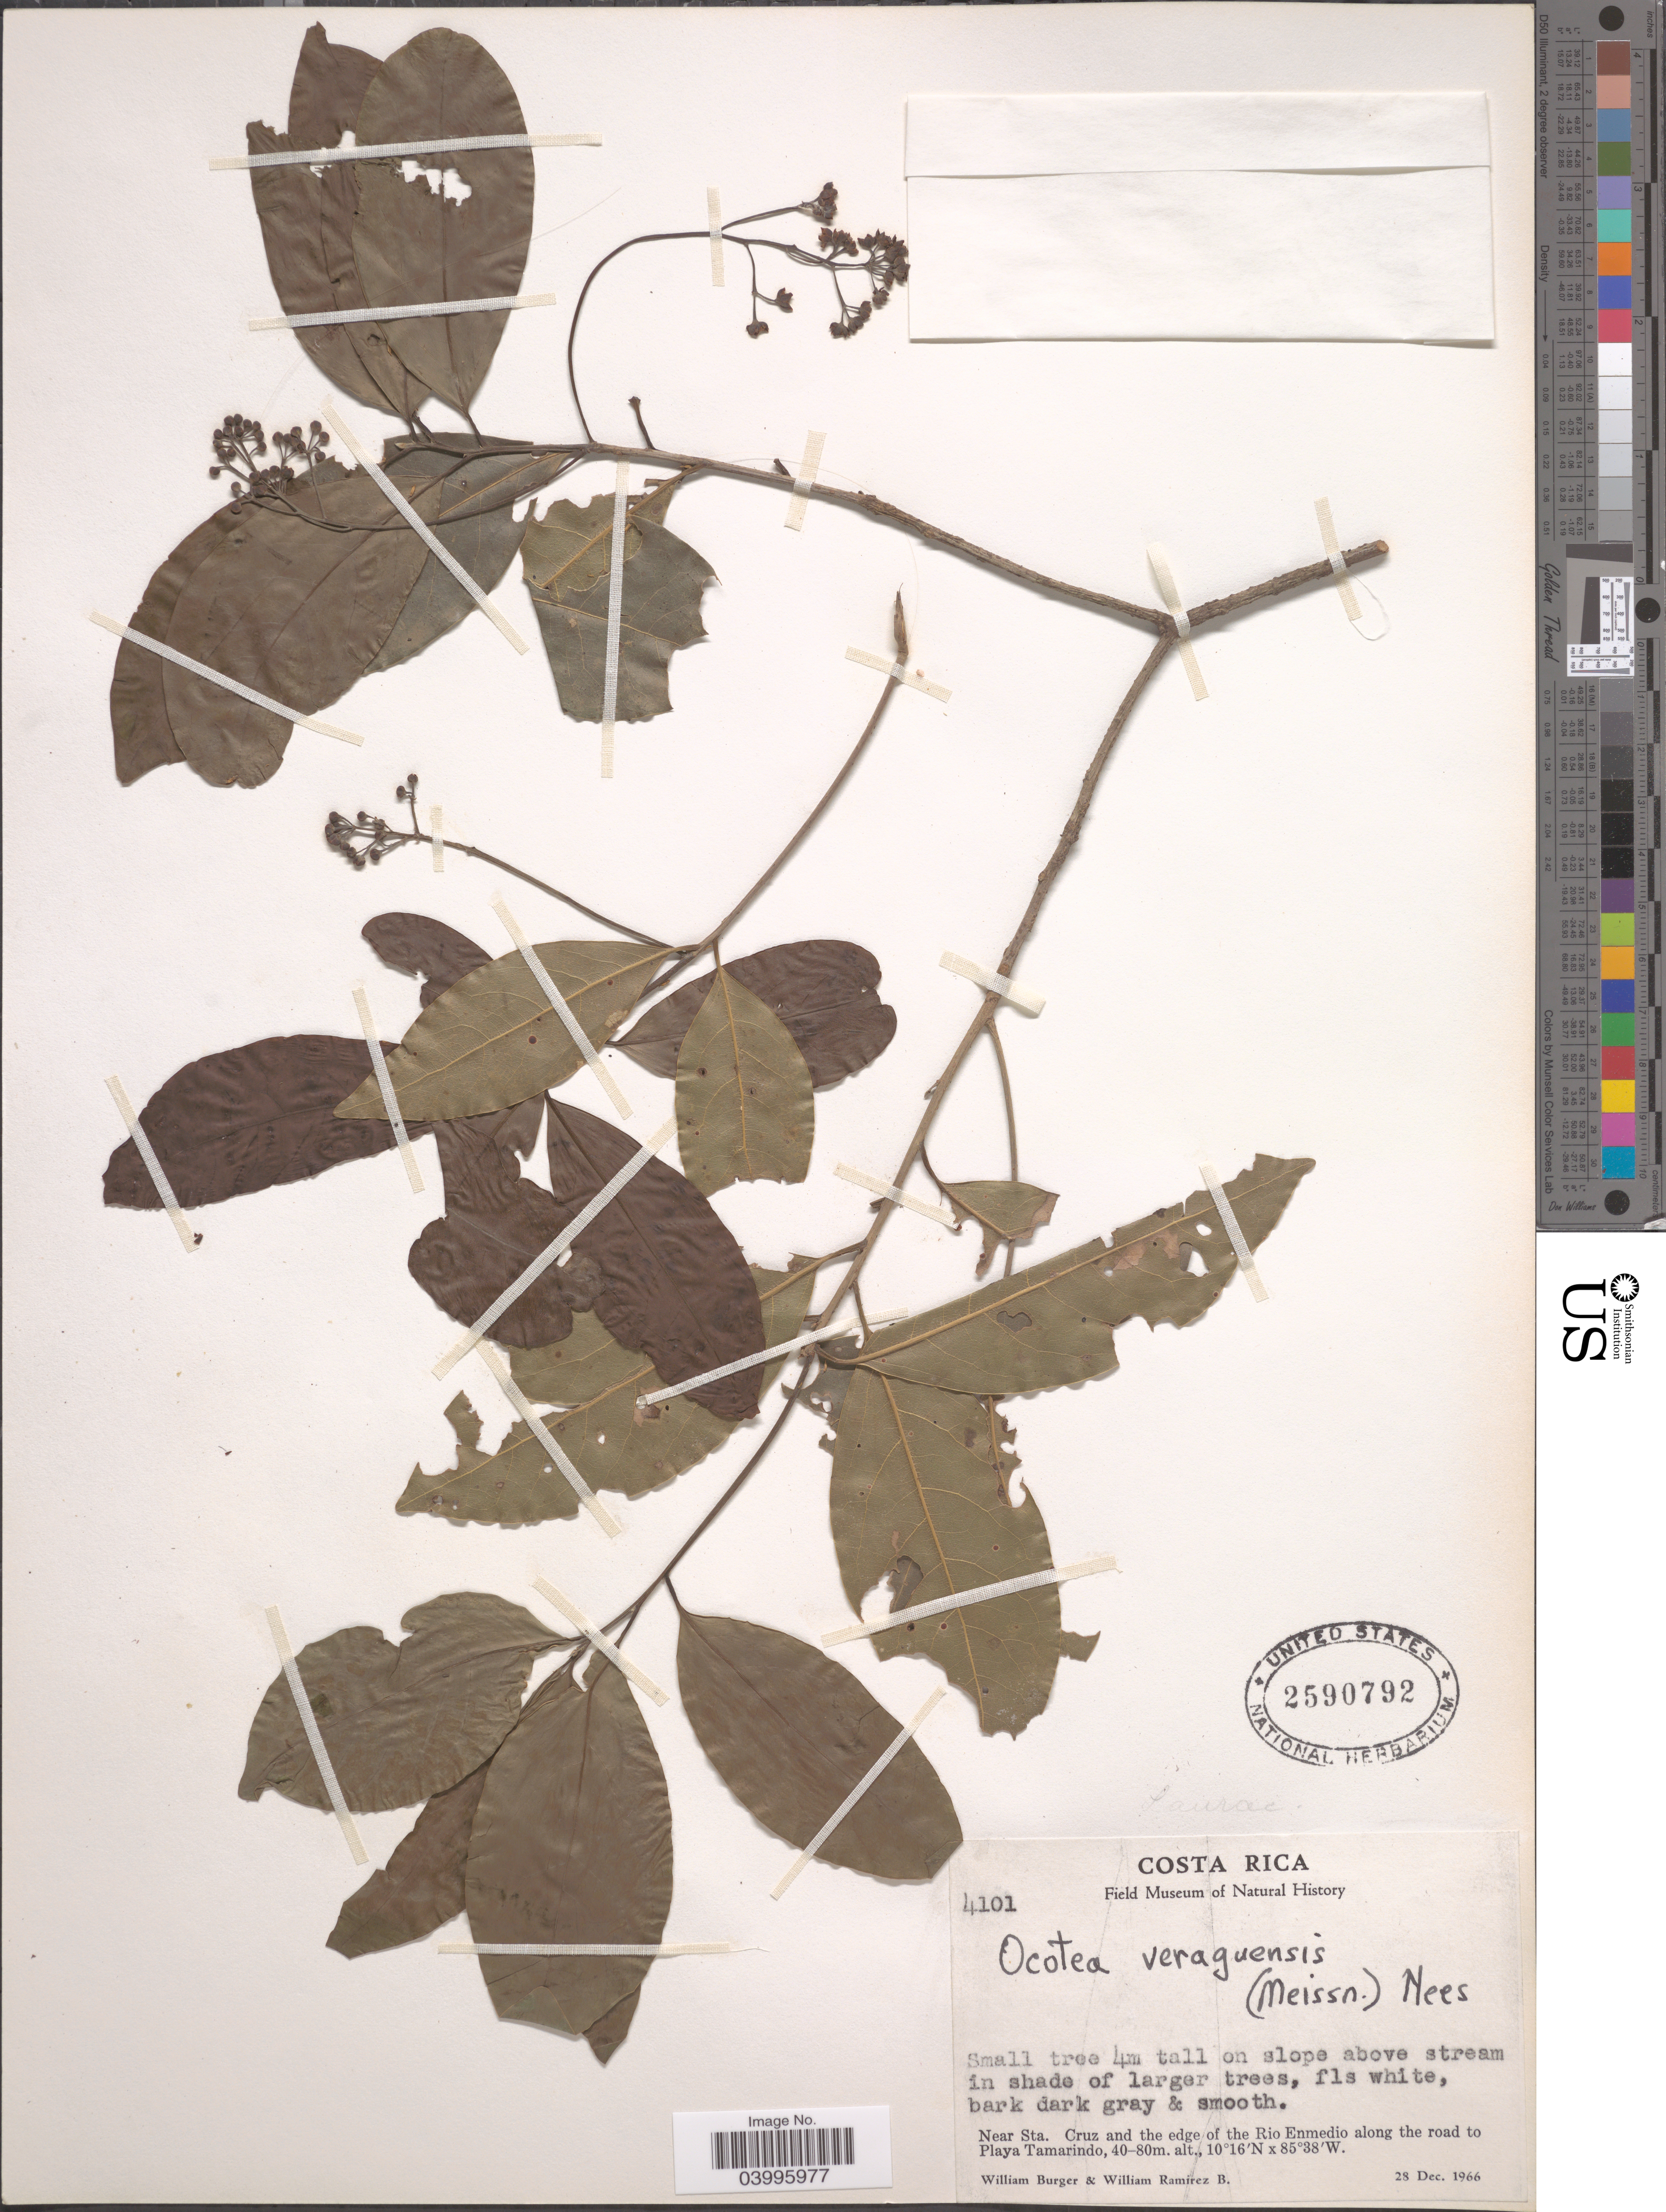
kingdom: Plantae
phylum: Tracheophyta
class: Magnoliopsida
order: Laurales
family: Lauraceae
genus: Ocotea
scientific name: Ocotea veraguensis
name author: (Meisn.) Mez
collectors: W. Burger & W. Ramirez B.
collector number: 4101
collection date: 1966-12-28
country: Costa Rica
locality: Near Sta. Cruz and the edge of the Rio Enmedio along the road to Playa Tamarindo.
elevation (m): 40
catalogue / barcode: US 2590792